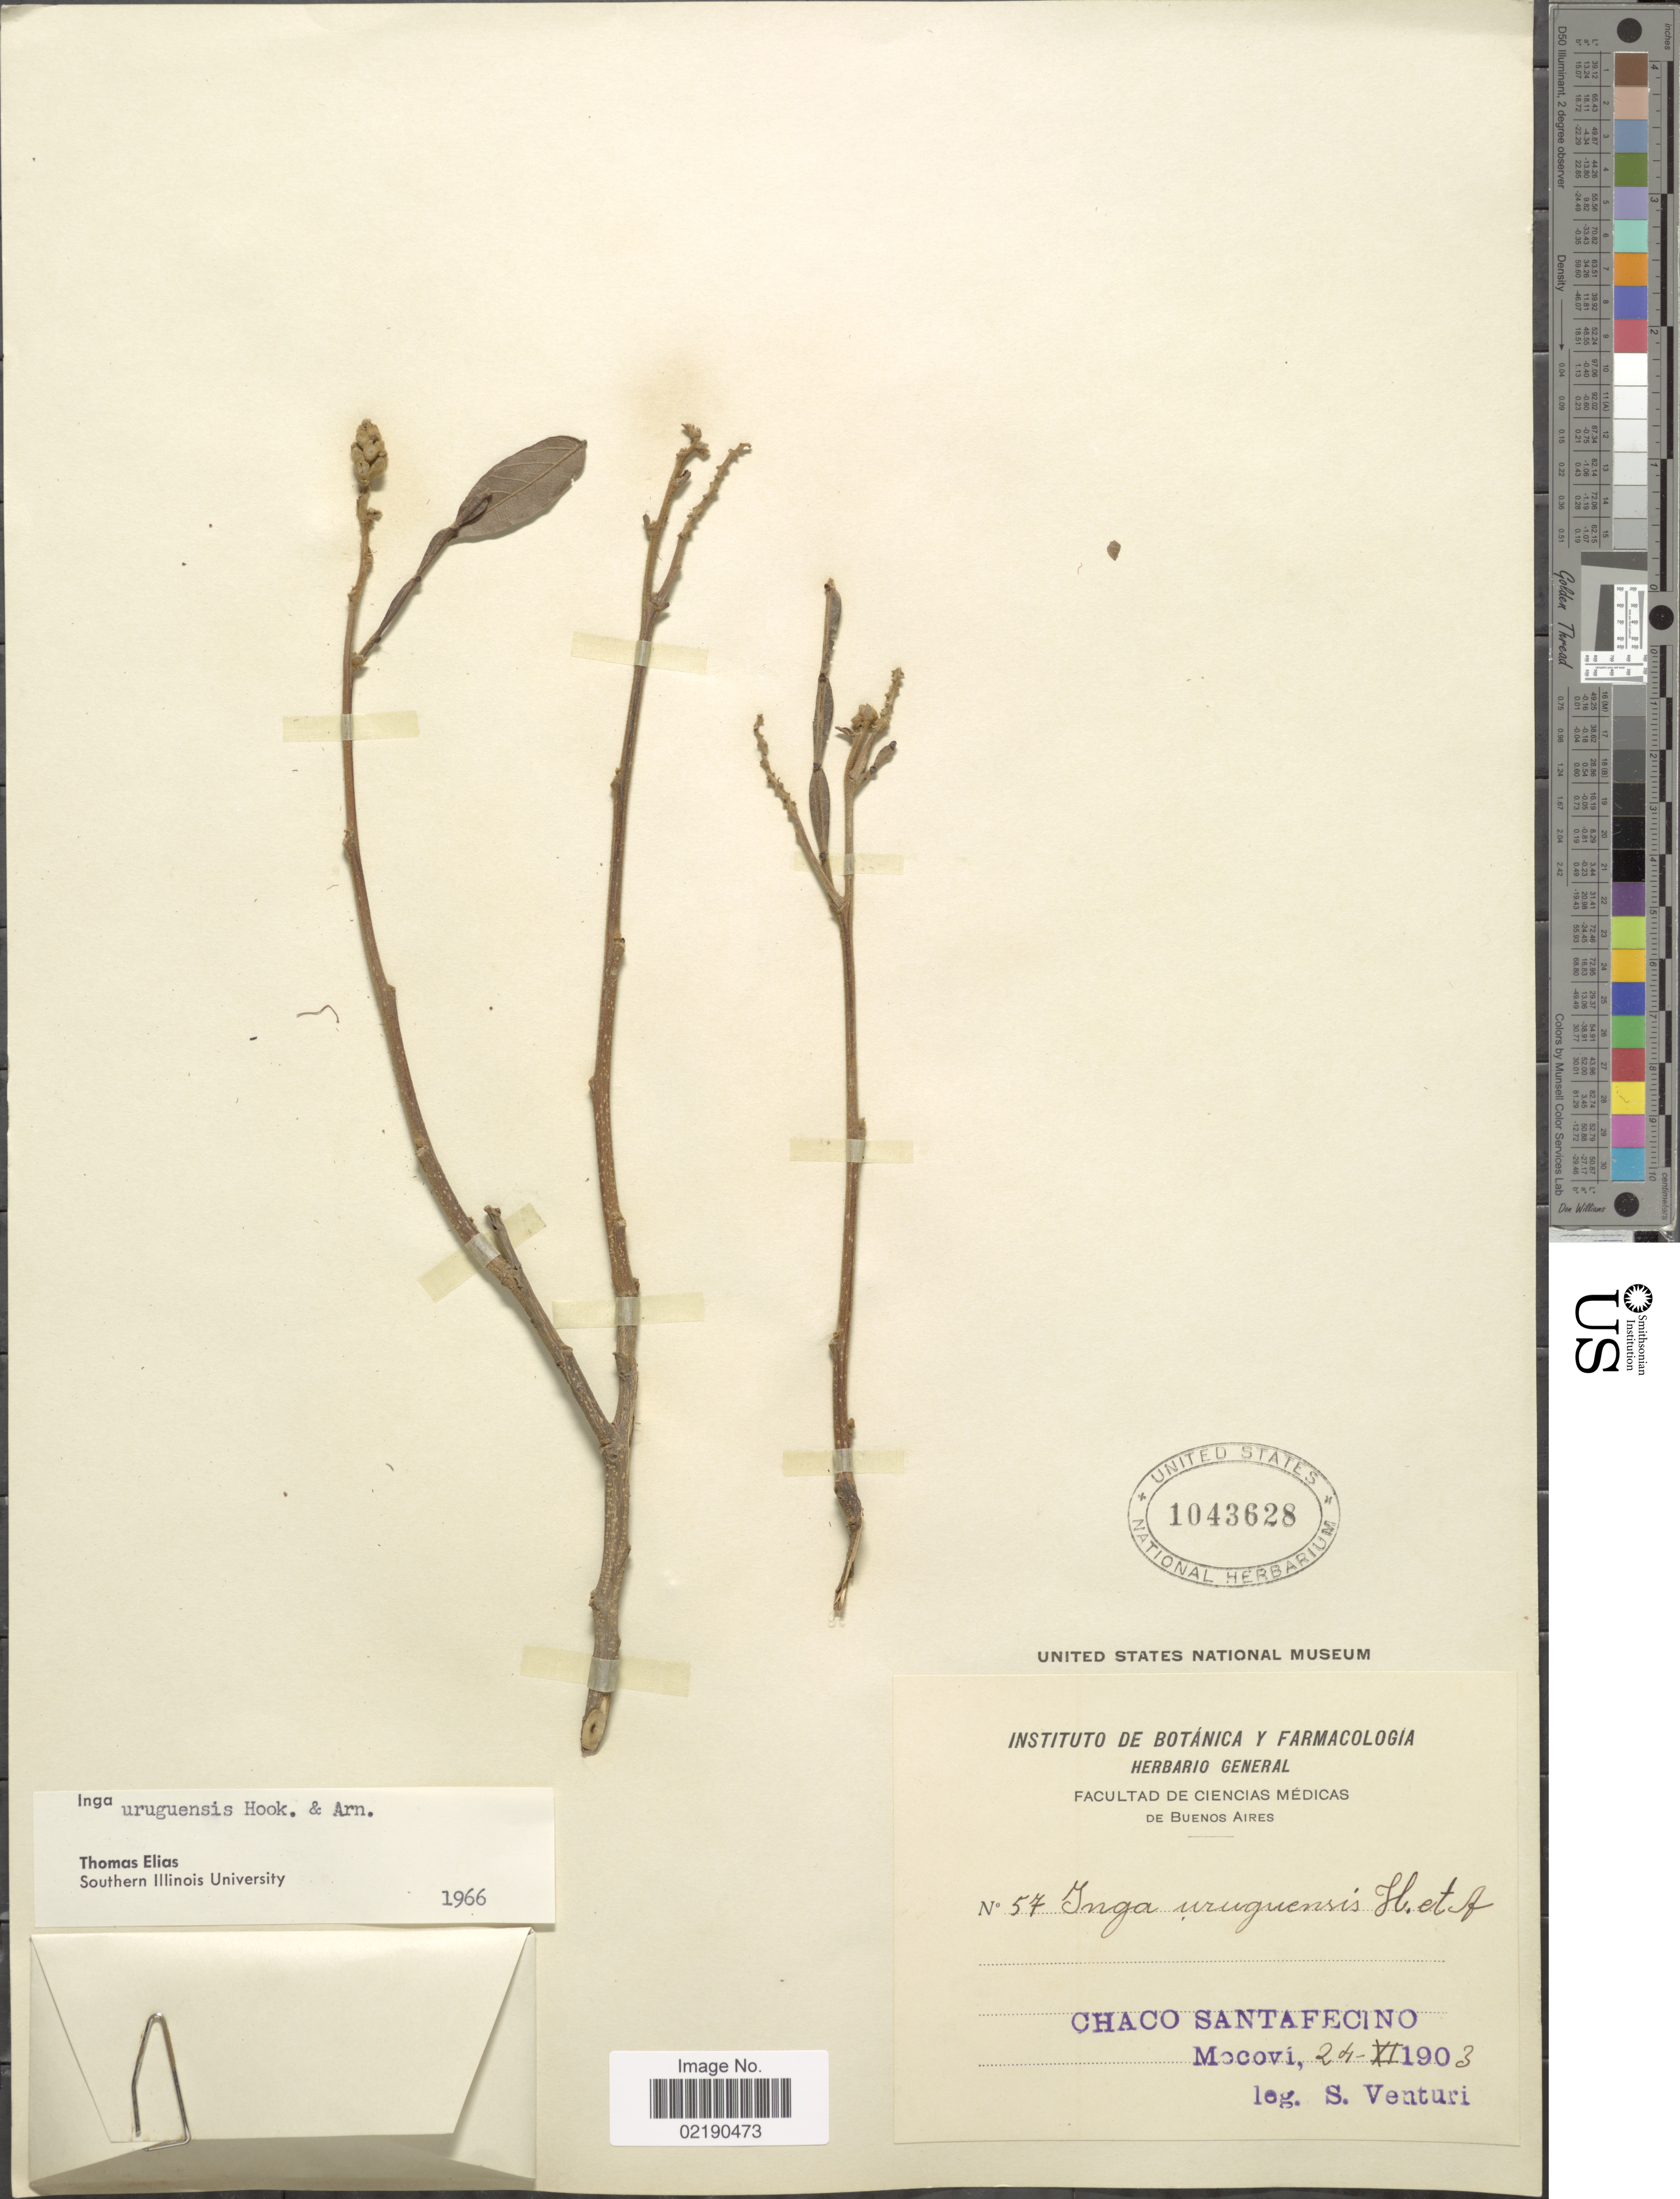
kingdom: Plantae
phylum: Tracheophyta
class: Magnoliopsida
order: Fabales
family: Fabaceae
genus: Inga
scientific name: Inga vera subsp. affinis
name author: (DC.) T.D. Penn.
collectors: S. Venturi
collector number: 57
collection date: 1903-11-24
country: Argentina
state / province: Chaco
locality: Chaco Santa Fecino, Mocovi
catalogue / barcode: US 1043628